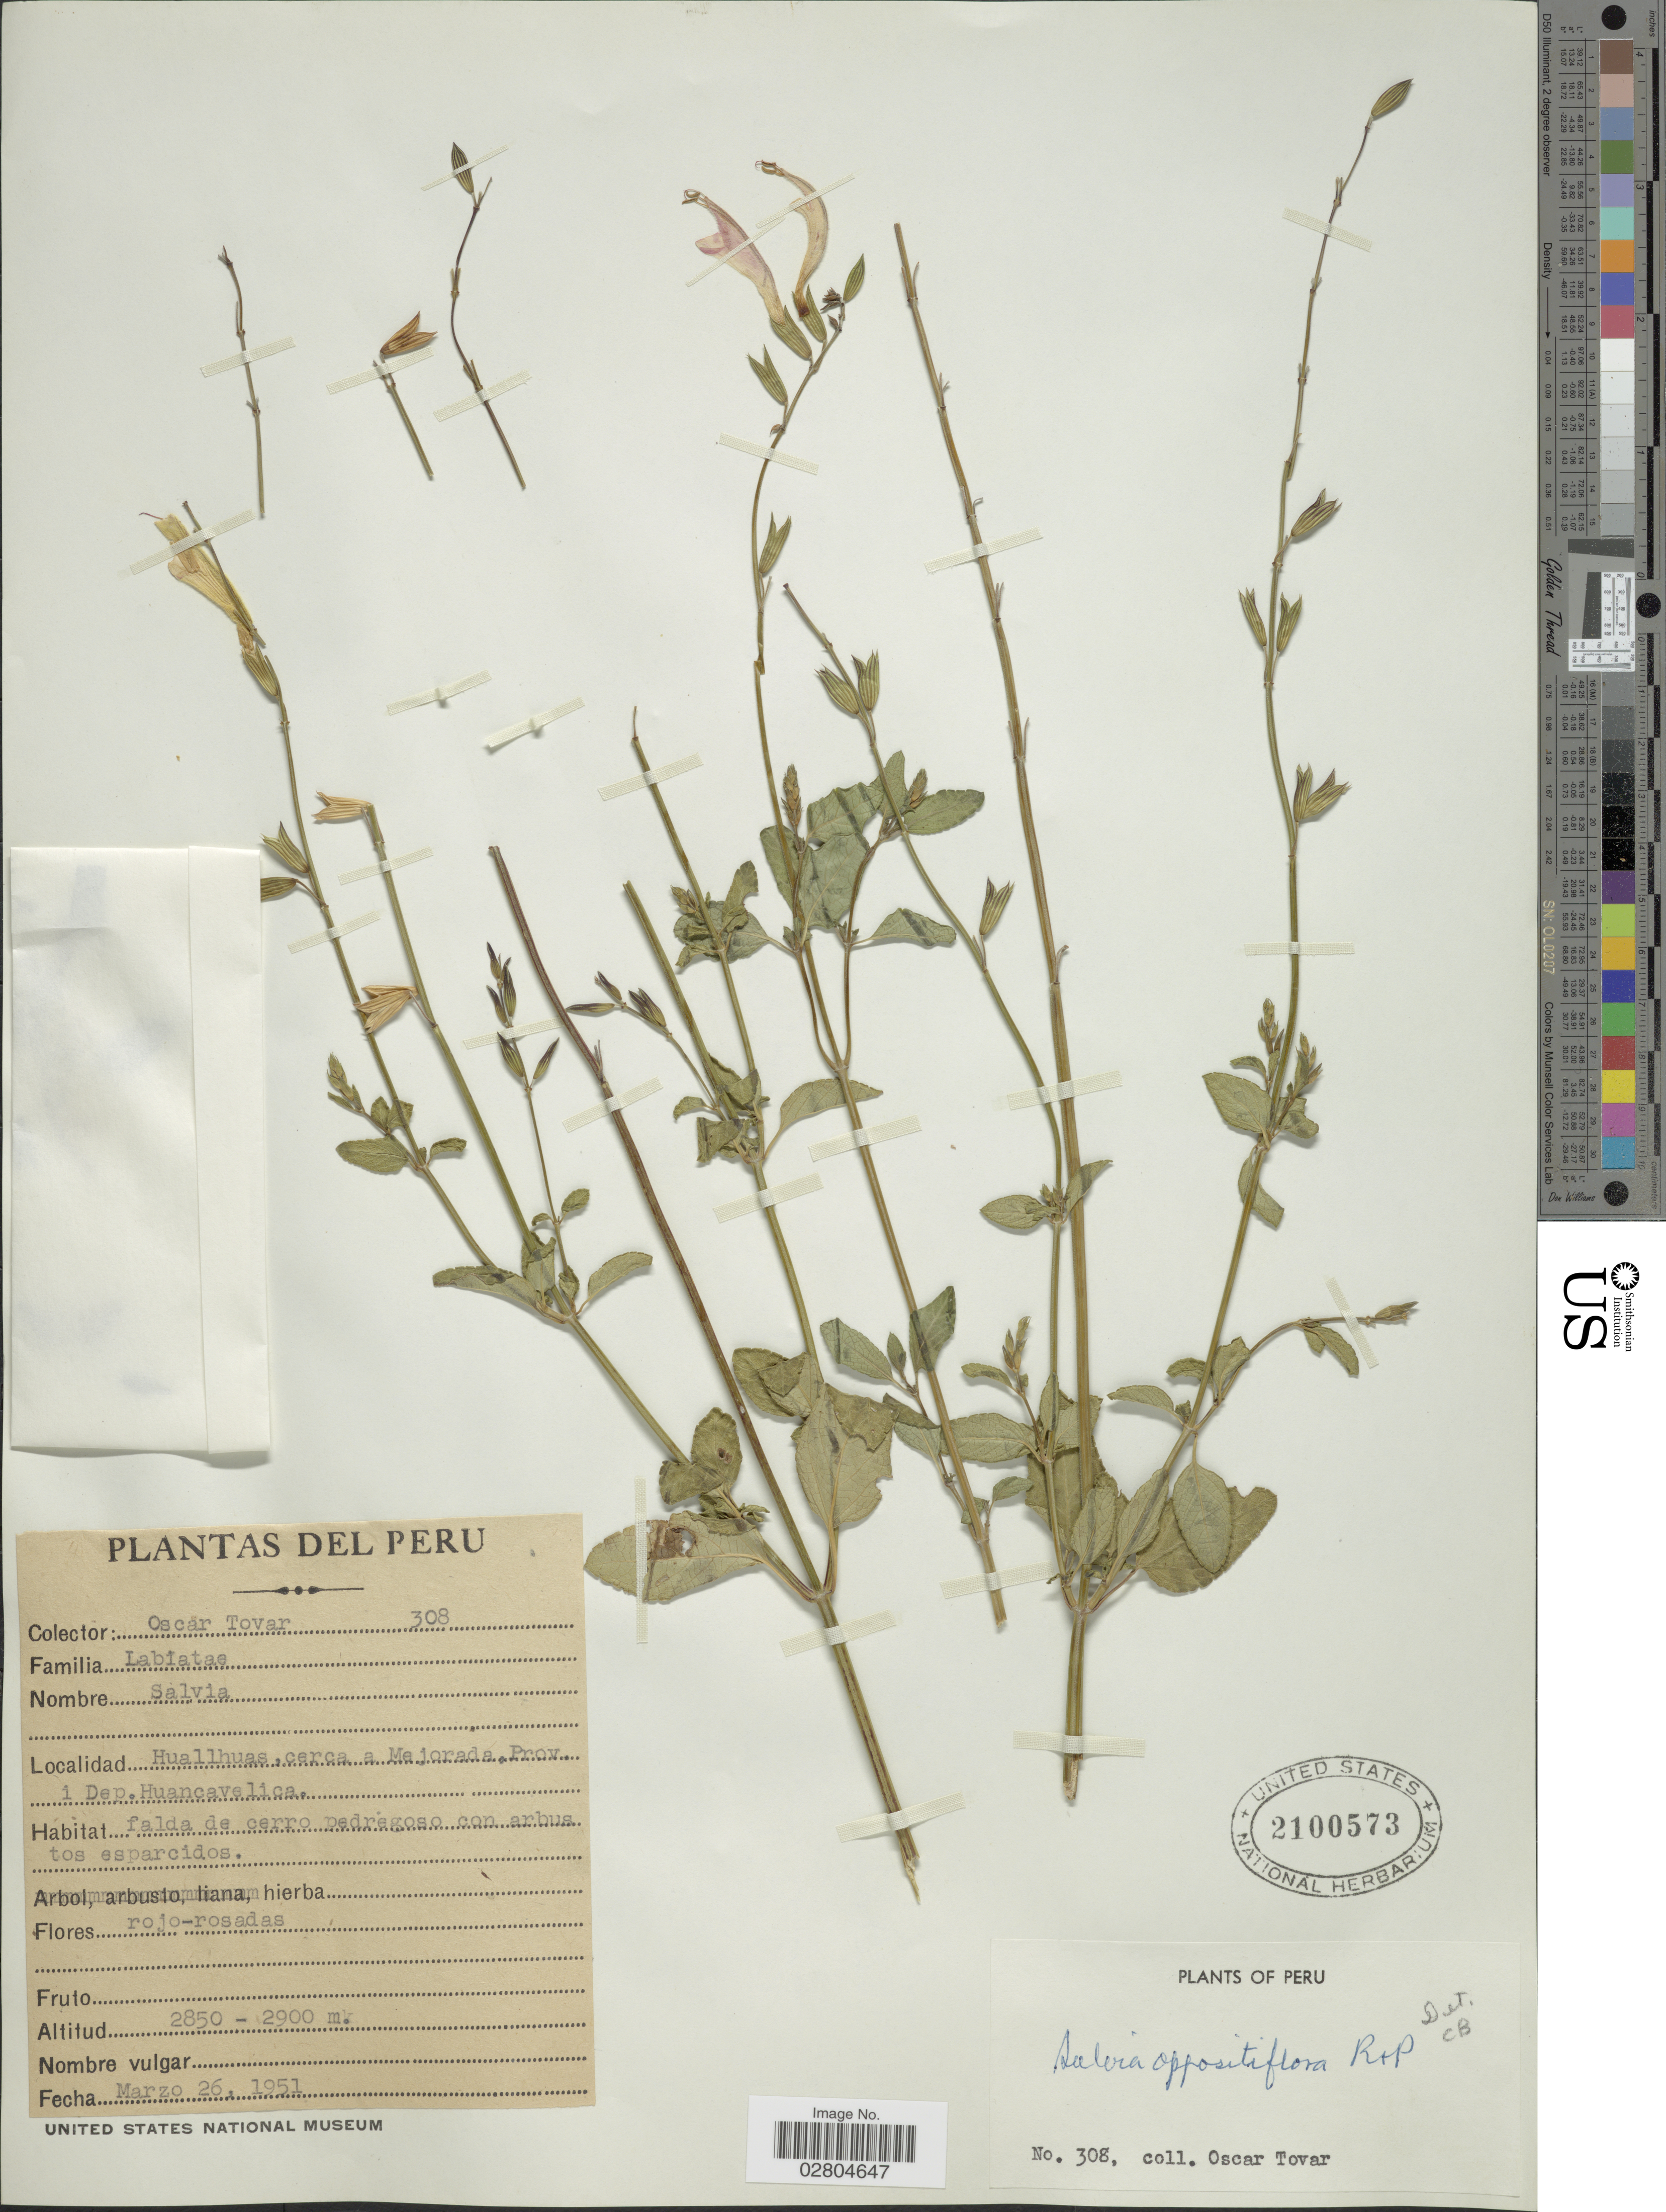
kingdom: Plantae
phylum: Tracheophyta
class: Magnoliopsida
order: Lamiales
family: Lamiaceae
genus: Salvia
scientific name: Salvia oppositiflora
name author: Ruiz & Pav.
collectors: Ó. Tovar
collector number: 308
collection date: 1951-03-26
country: Peru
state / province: Huancavelica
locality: Huallhuas, cerca a Mejorada. Prov. i Dep. Huancavelica.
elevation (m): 2850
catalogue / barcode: US 2100573